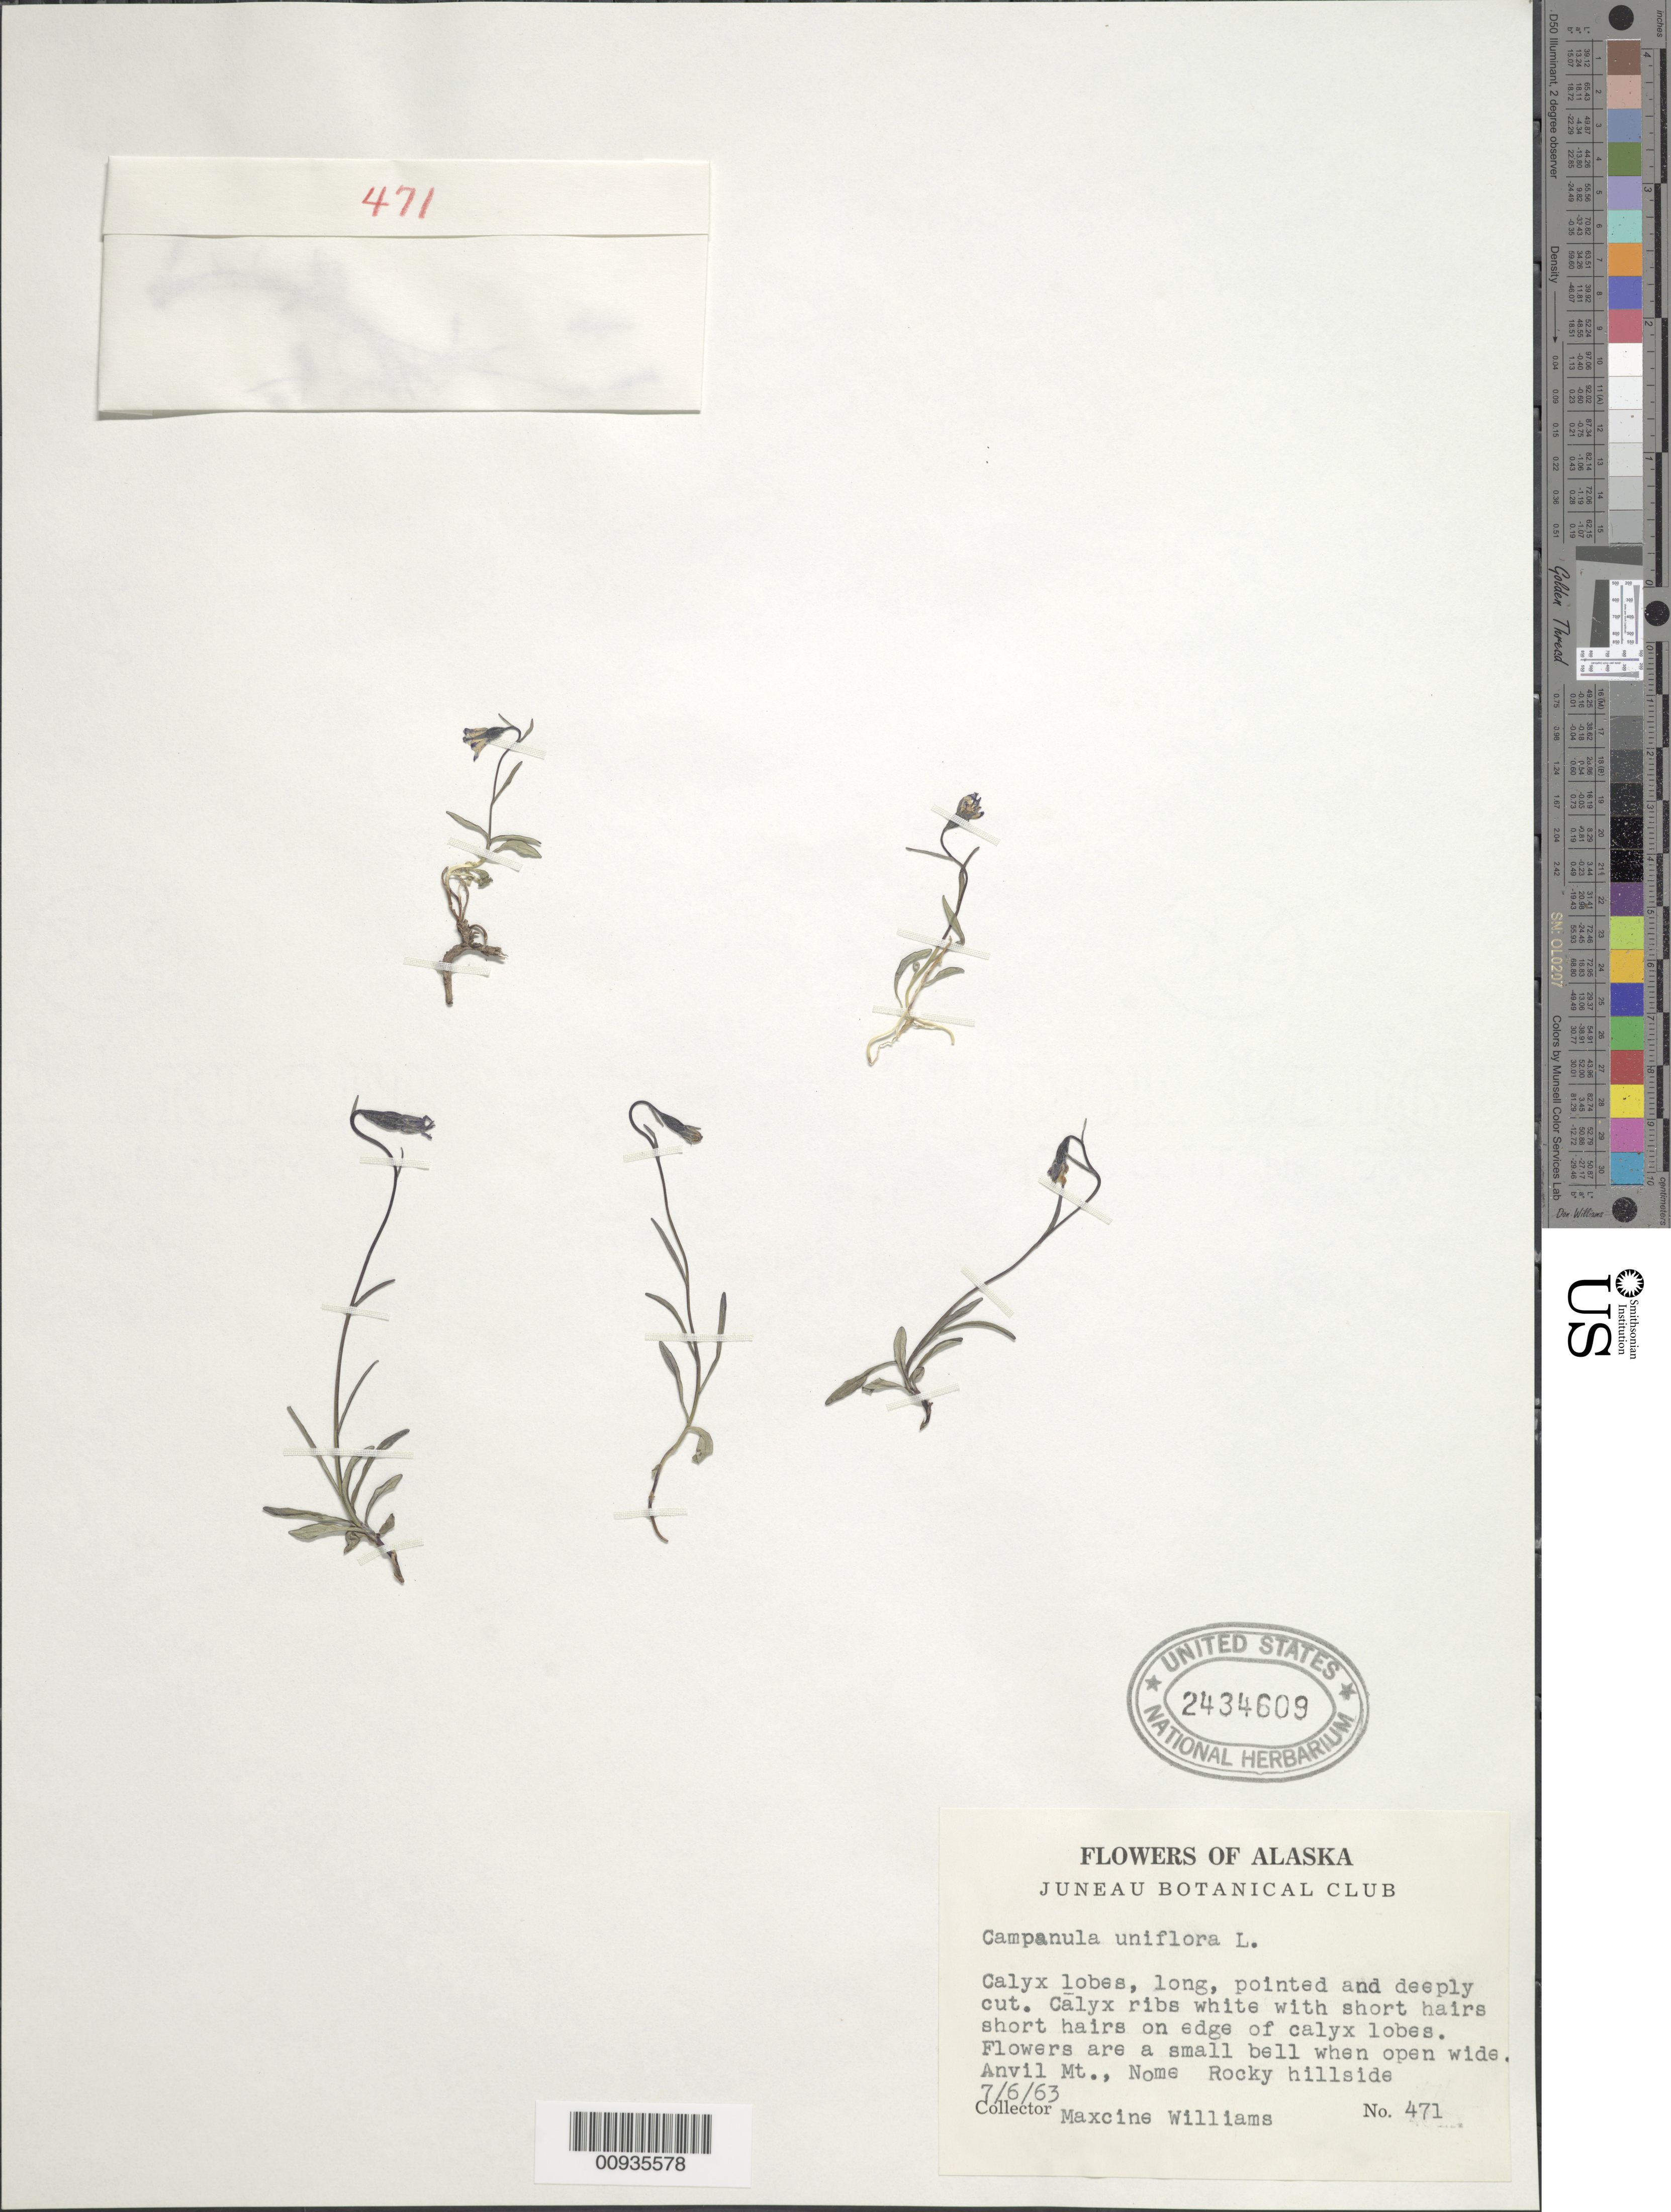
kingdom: Plantae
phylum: Tracheophyta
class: Magnoliopsida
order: Asterales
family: Campanulaceae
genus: Campanula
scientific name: Campanula uniflora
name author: L.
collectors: M. Williams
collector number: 471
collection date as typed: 7/6/63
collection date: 1963-07-06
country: United States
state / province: Alaska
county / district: Nome Census Area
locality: Anvil Mts., Nome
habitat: rocky hillside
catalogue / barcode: US 2434609